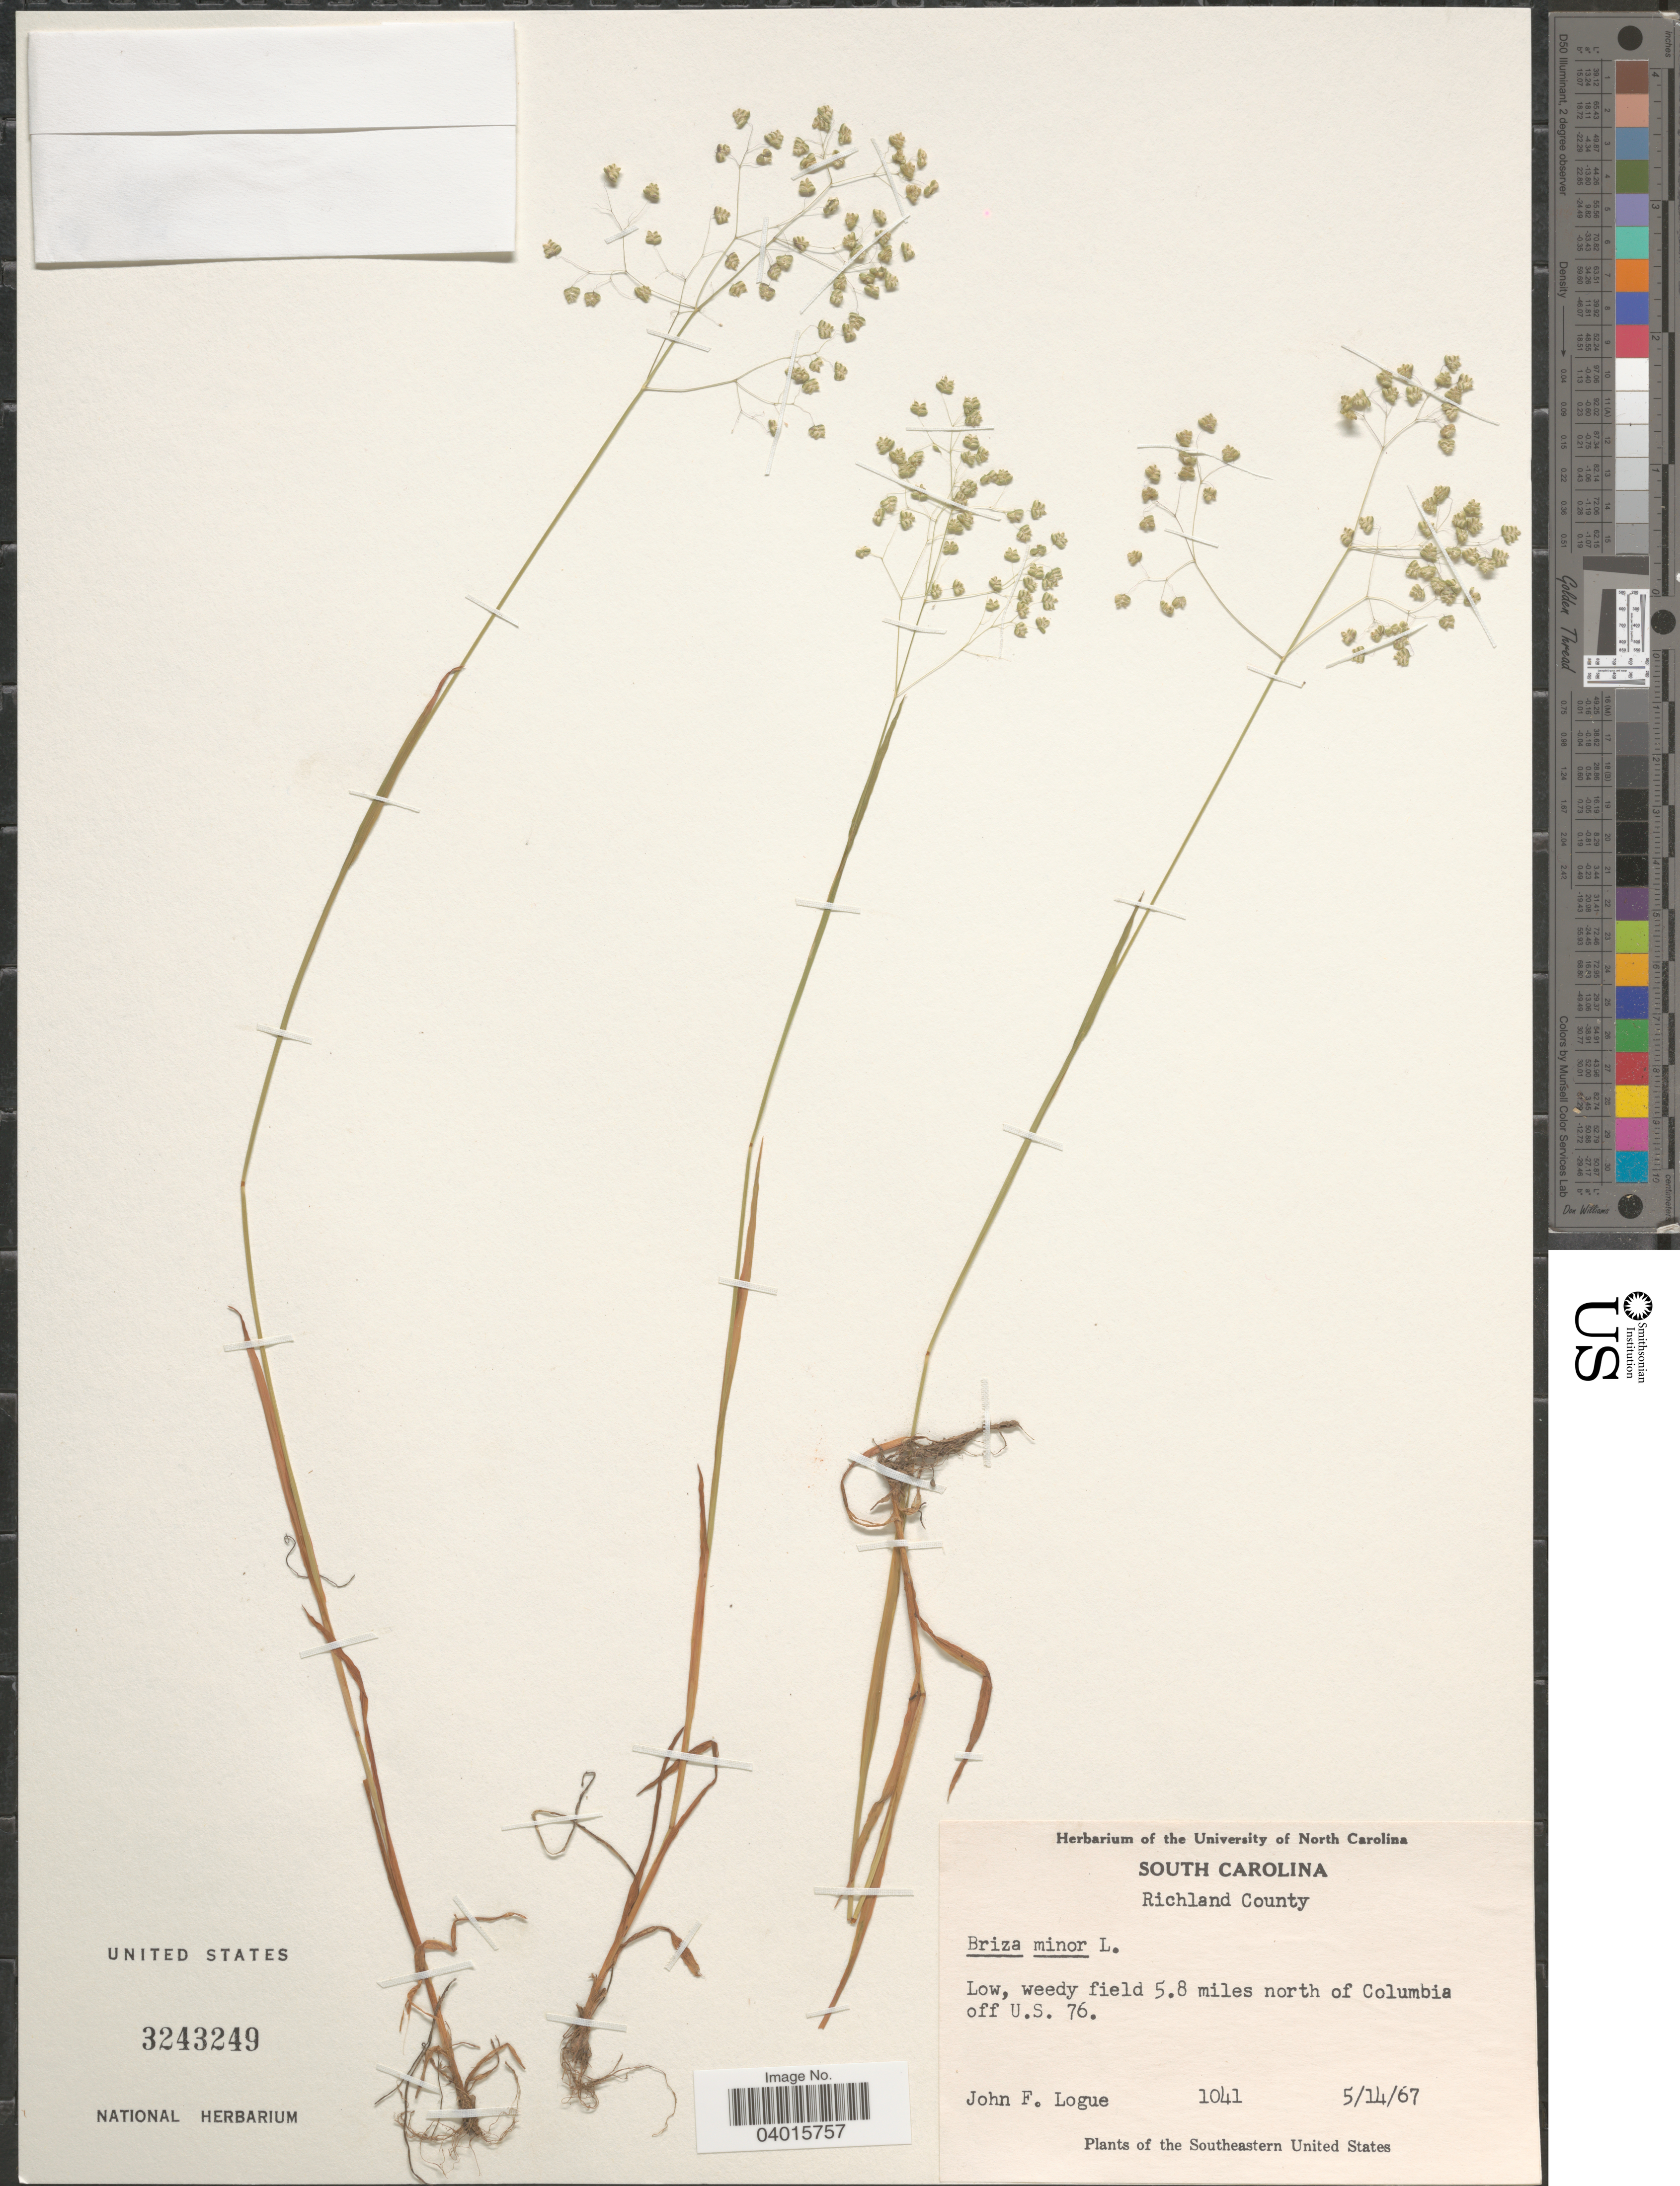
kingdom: Plantae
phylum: Tracheophyta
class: Liliopsida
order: Poales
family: Poaceae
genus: Briza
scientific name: Briza minor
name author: L.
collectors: J. Logue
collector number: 1041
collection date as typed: Transcribed d/m/y: 14/5/67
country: United States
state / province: South Carolina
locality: Richland County. Low, weedy field 5.8 miles north of Columbia off U.S. 76.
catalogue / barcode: US 3243249